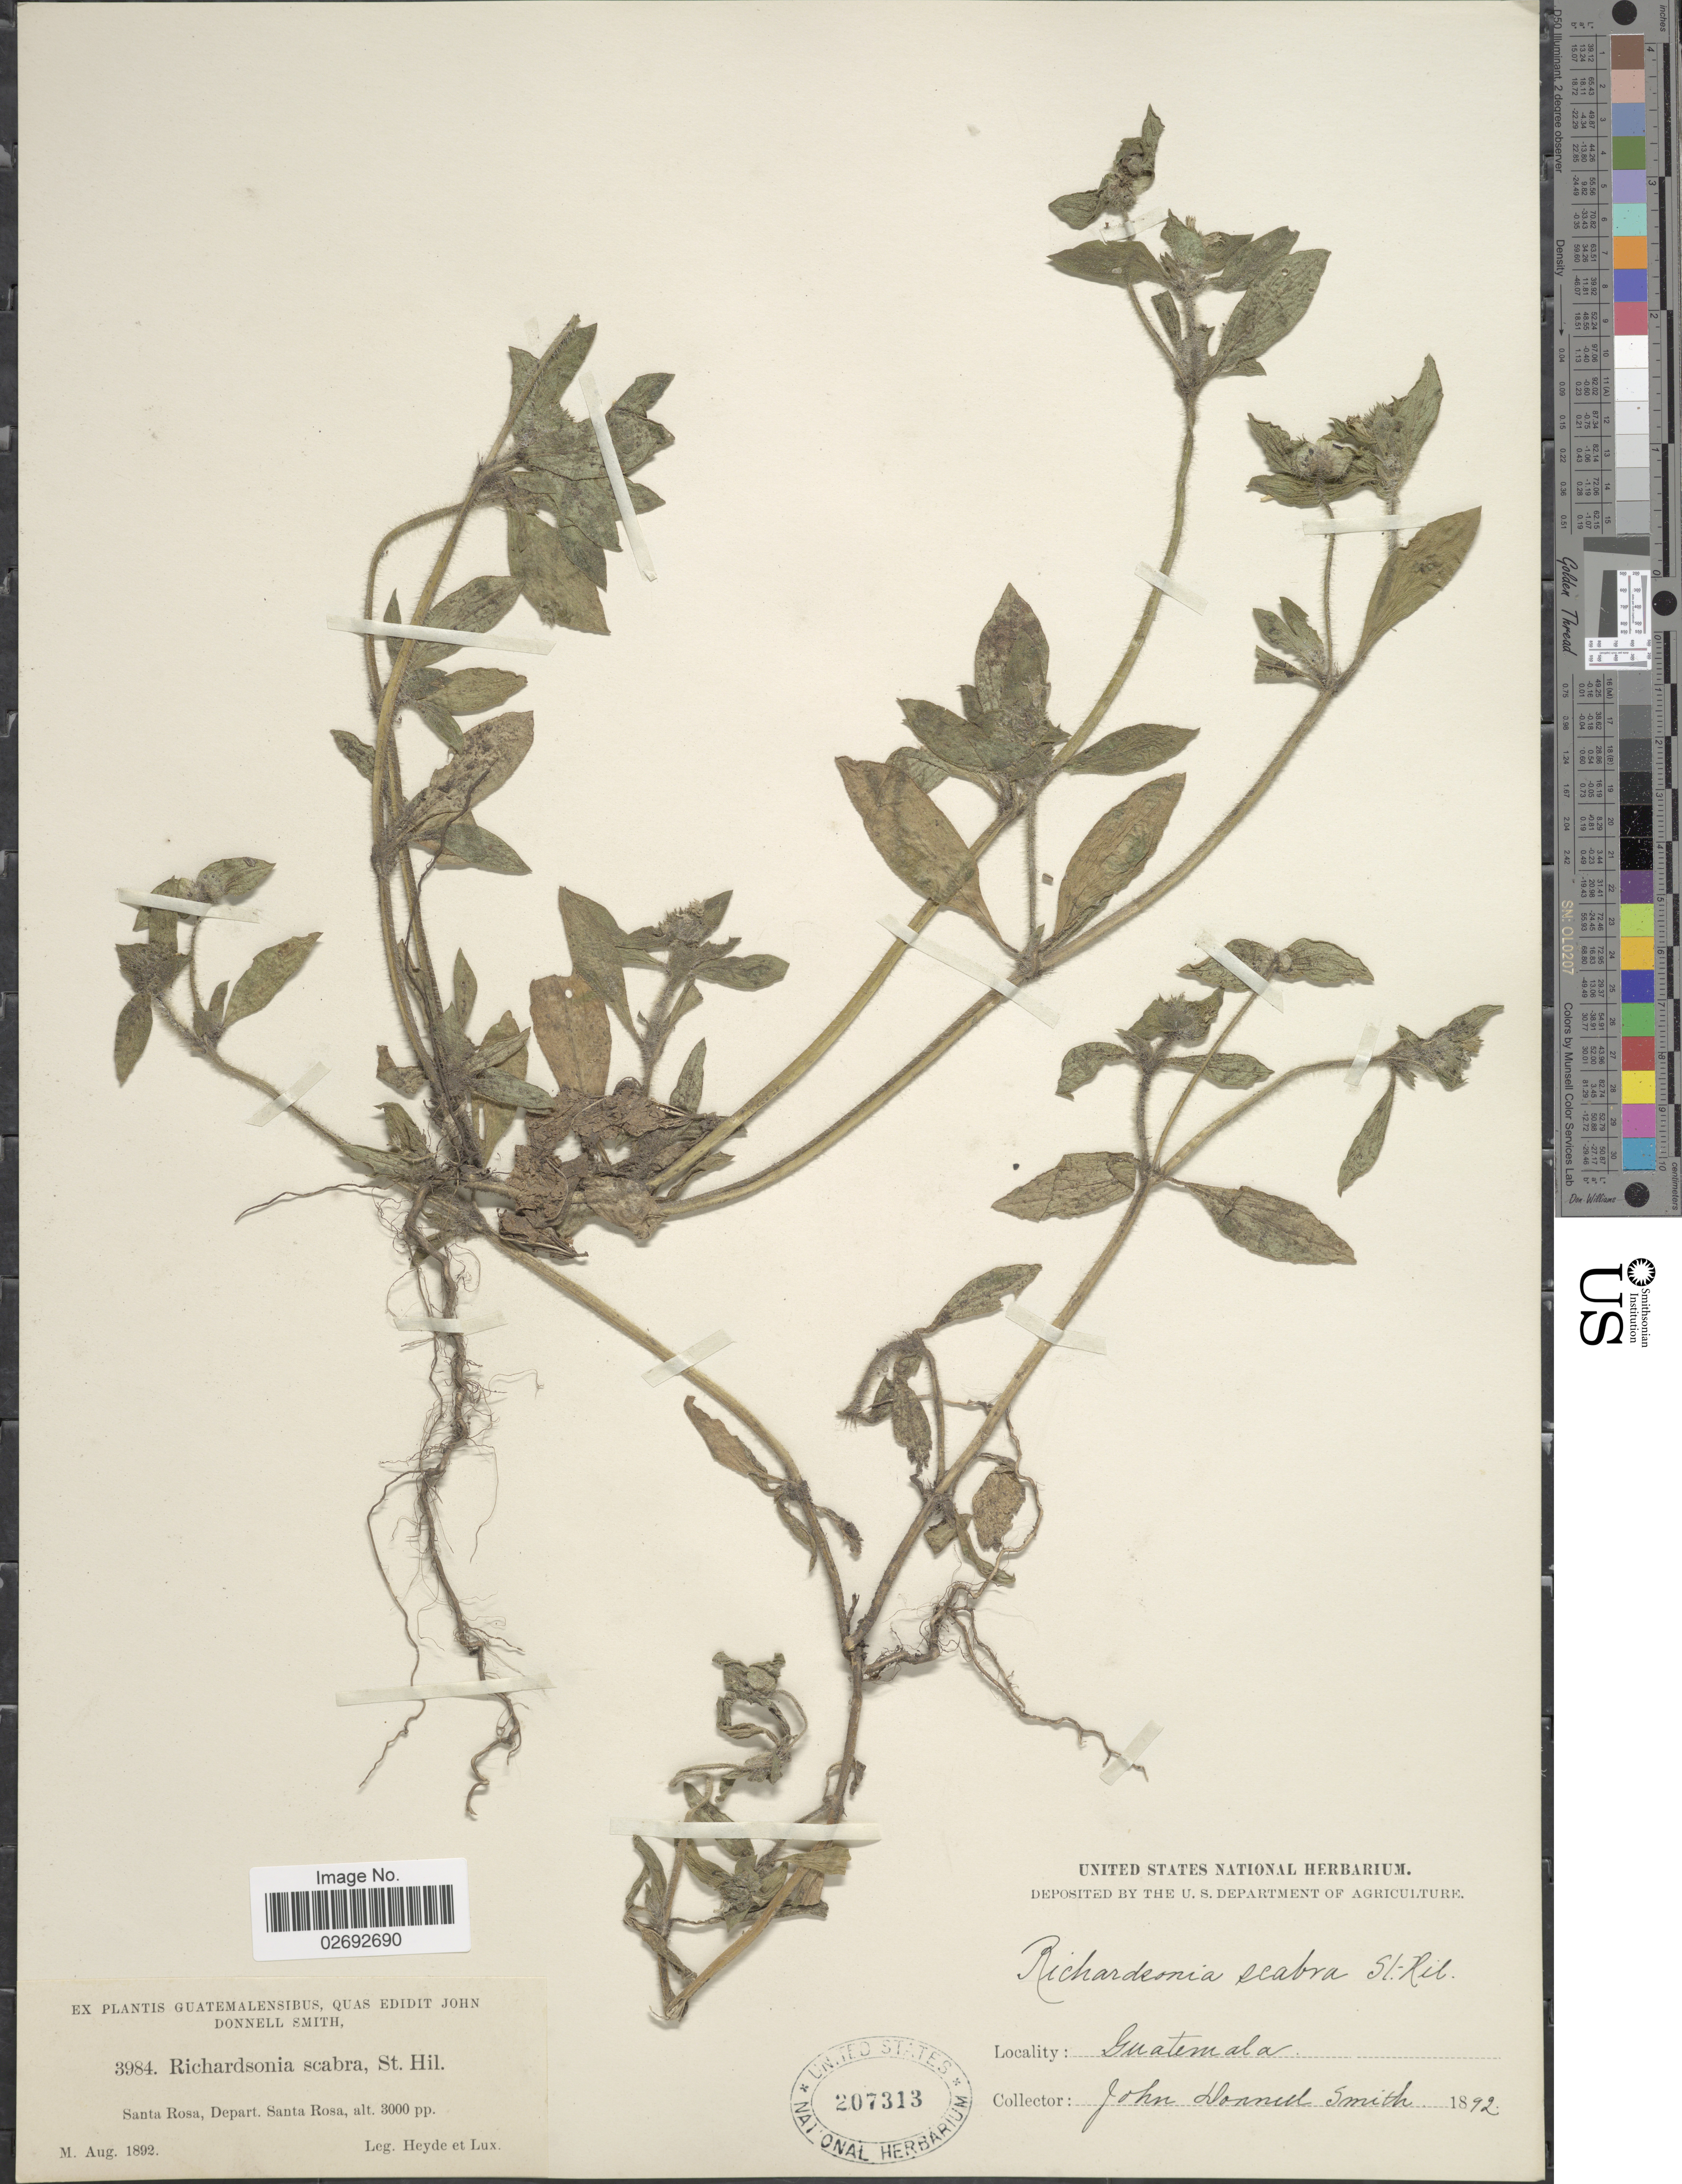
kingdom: Plantae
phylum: Tracheophyta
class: Magnoliopsida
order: Gentianales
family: Rubiaceae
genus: Richardia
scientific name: Richardia scabra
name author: L.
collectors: Heyde & Lux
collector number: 3984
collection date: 1892-08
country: Guatemala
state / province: Santa Rosa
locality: Santa Rosa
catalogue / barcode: US 207313